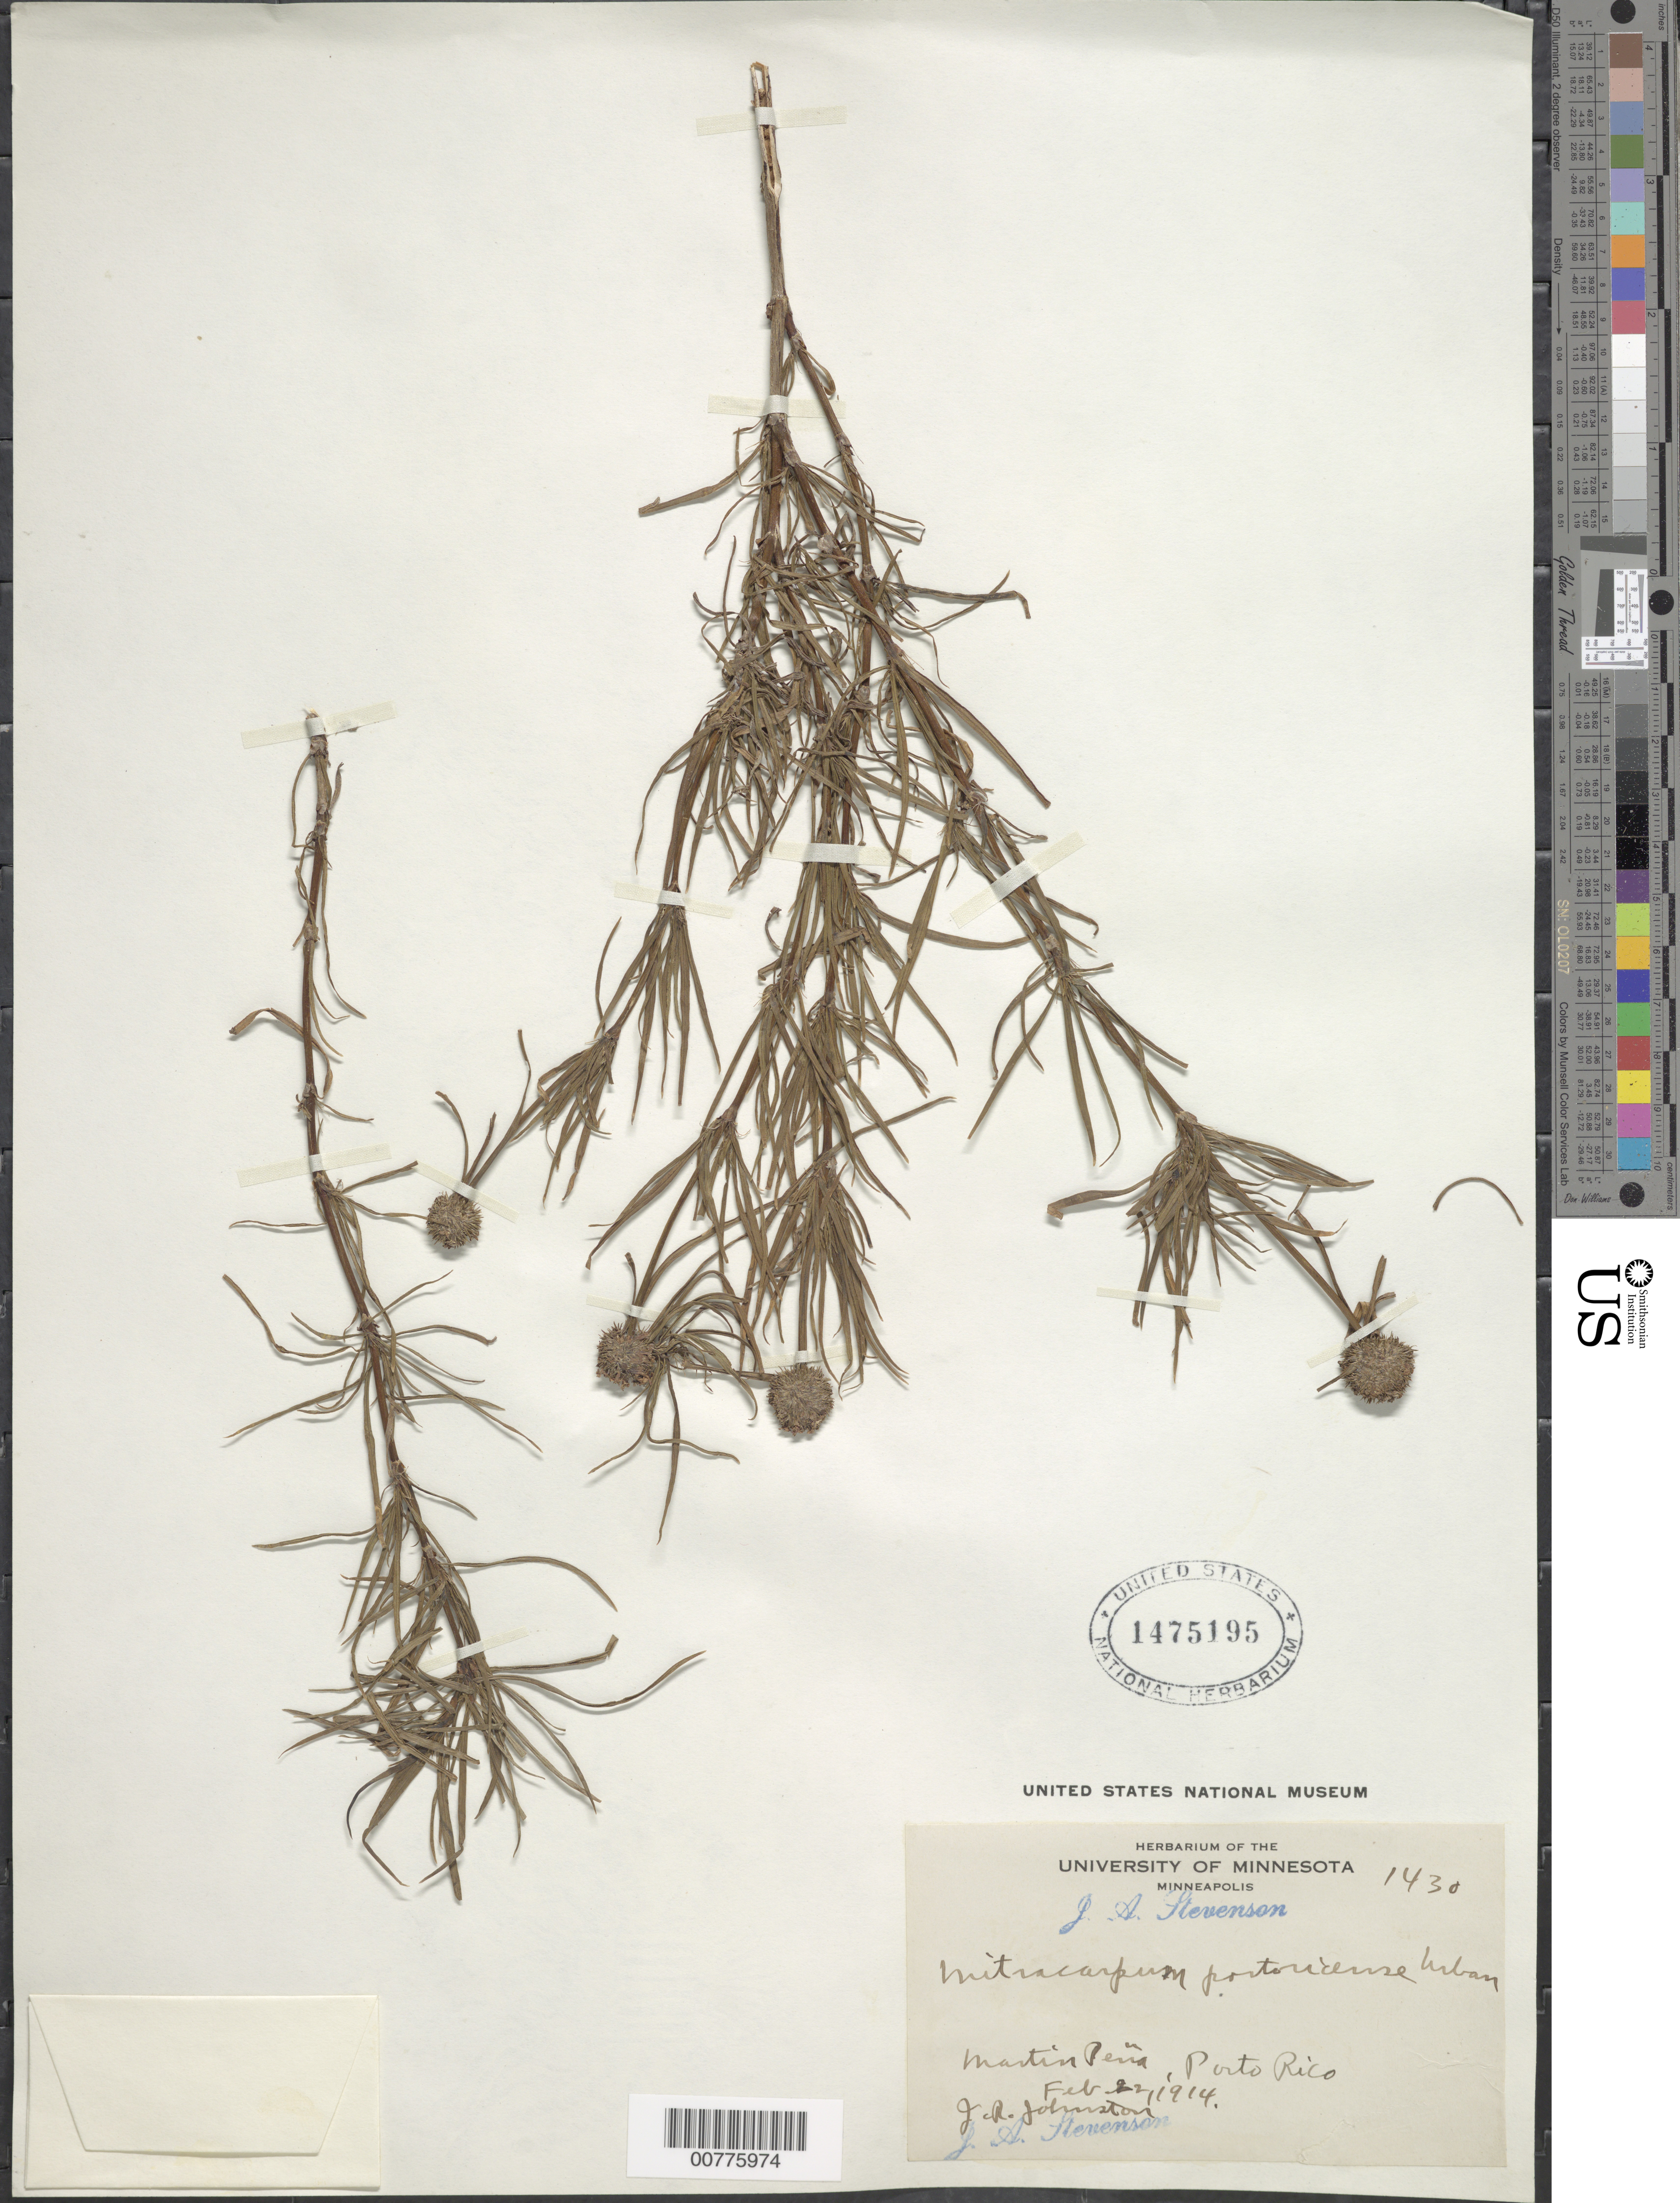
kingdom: Plantae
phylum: Tracheophyta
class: Magnoliopsida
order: Gentianales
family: Rubiaceae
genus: Mitracarpus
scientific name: Mitracarpus frigidus var. portoricensis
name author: Urb.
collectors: J. Stevenson & J. Johnston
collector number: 1430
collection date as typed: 22 Feb 1914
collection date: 1914-02-22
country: Puerto Rico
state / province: San Juan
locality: Martín Peña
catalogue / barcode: US 1475195